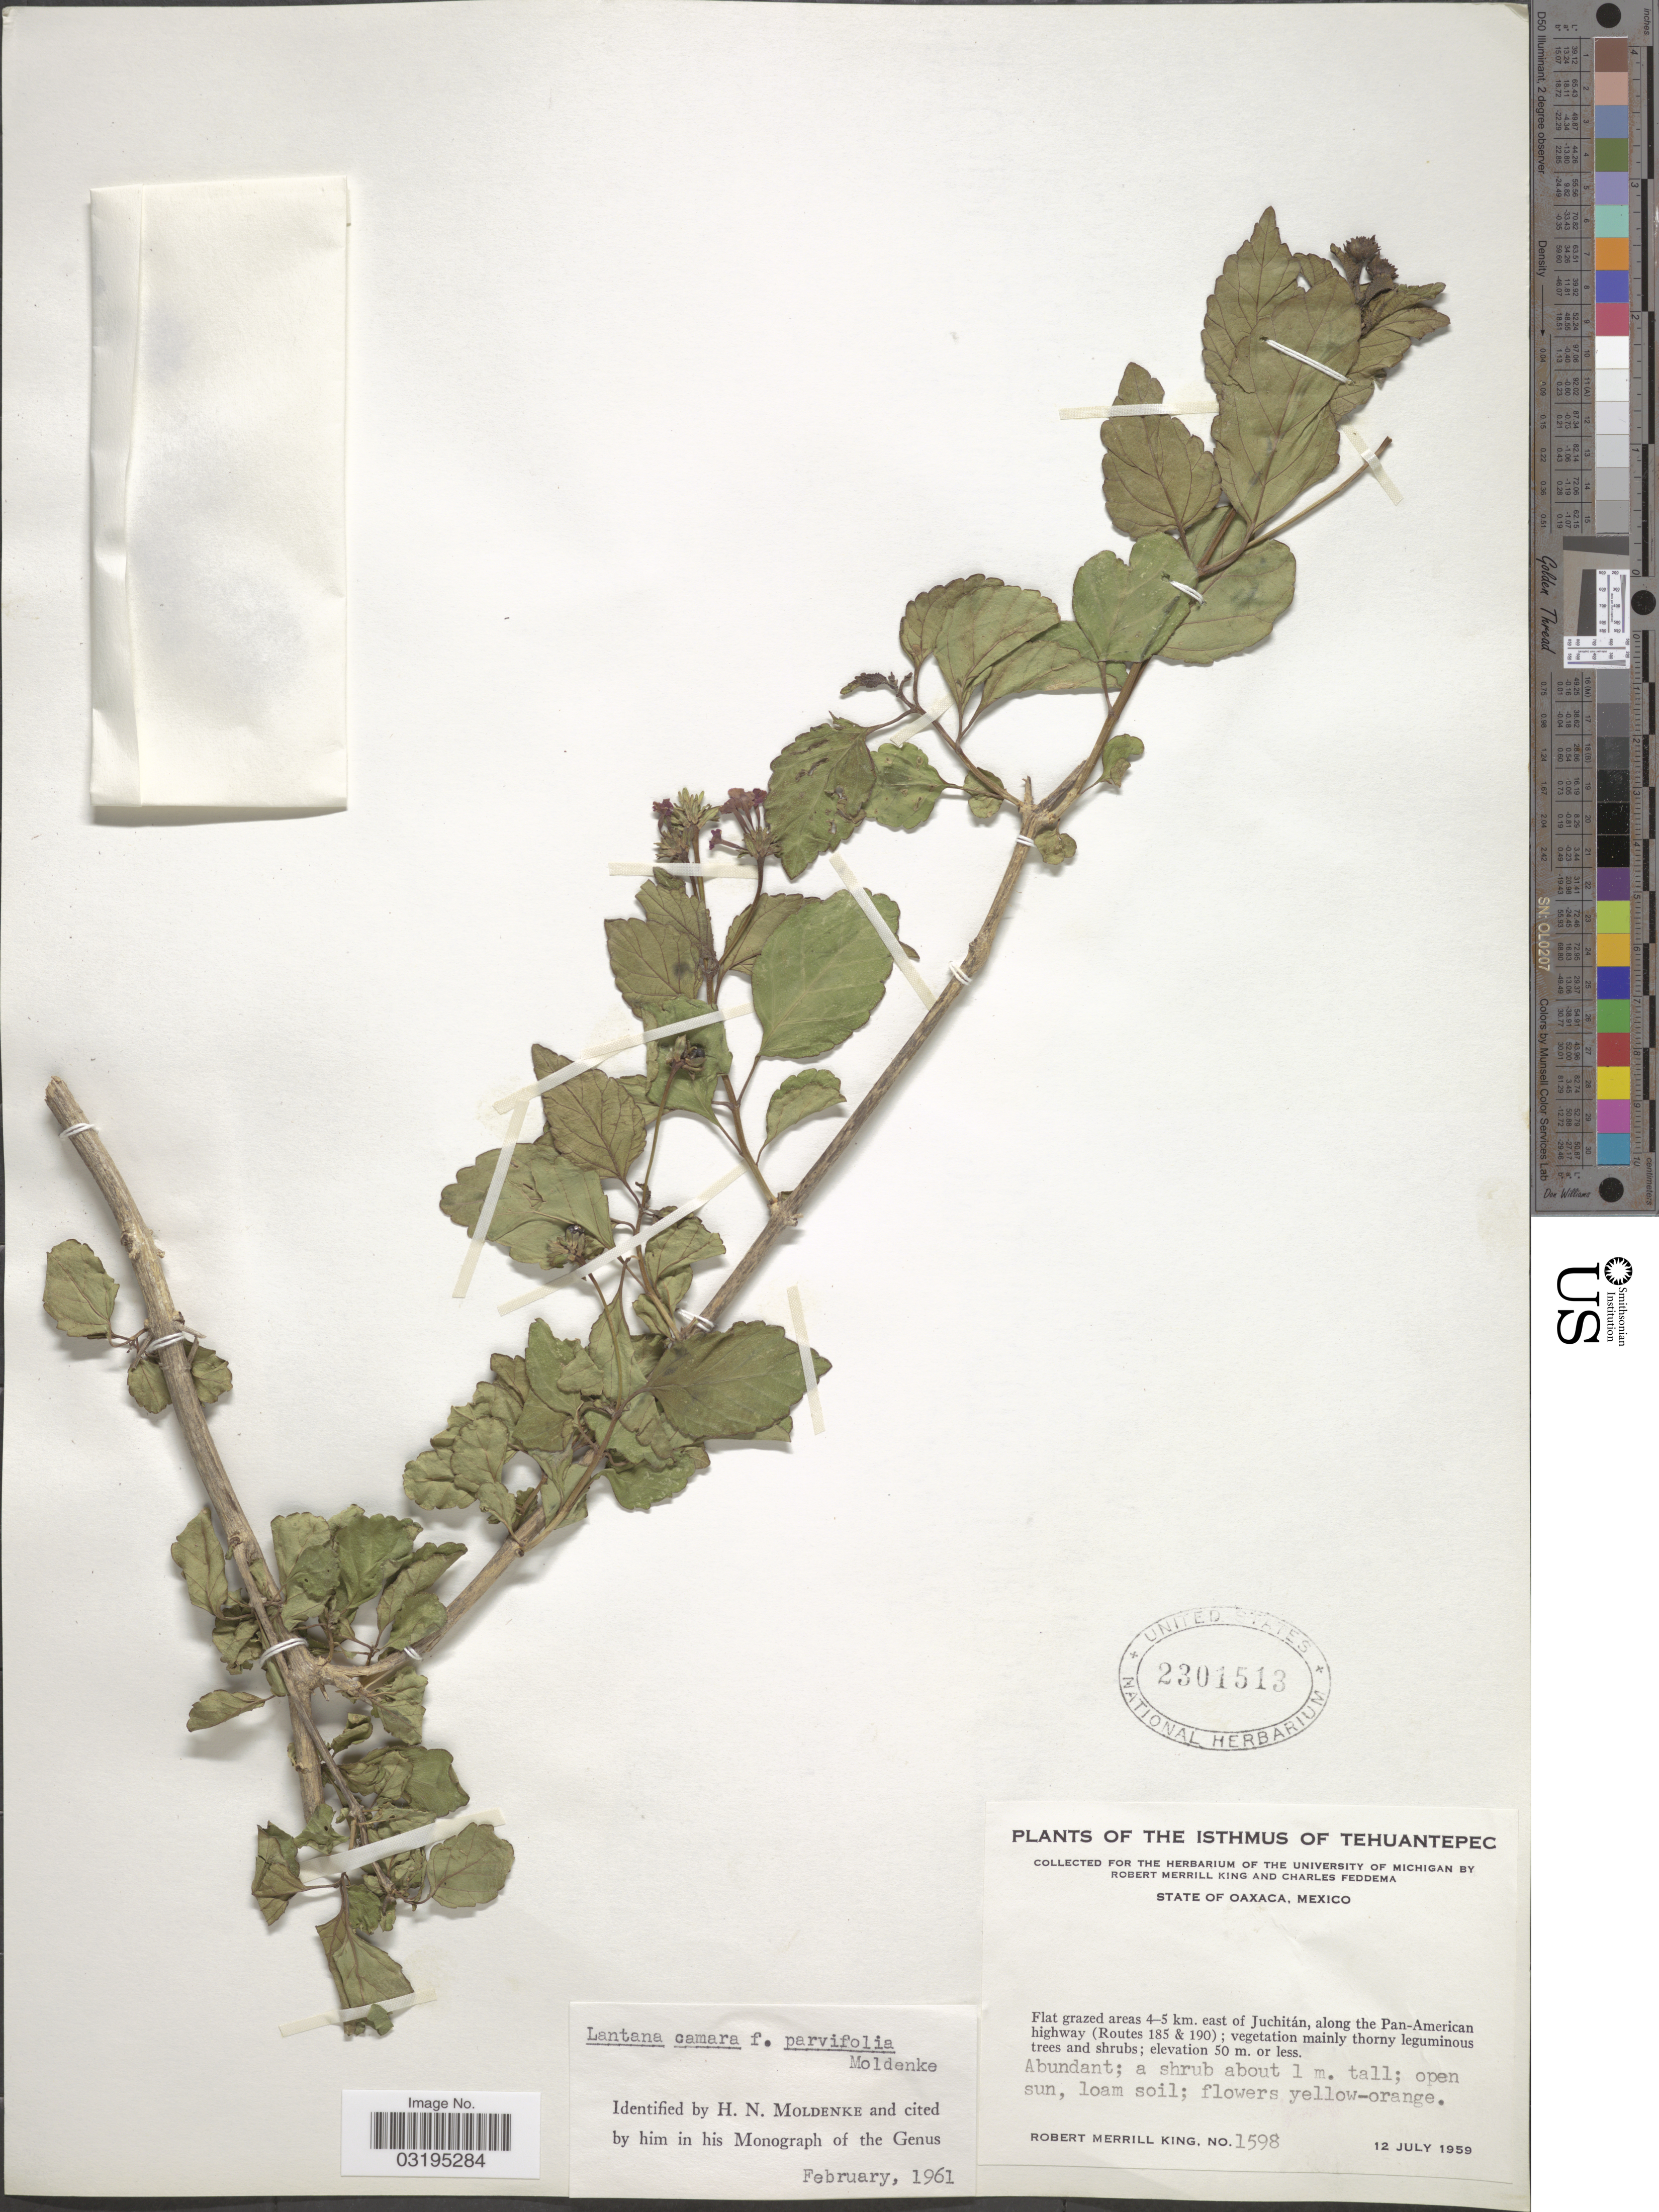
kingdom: Plantae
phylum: Tracheophyta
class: Magnoliopsida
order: Lamiales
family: Verbenaceae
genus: Lantana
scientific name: Lantana camara f. parvifolia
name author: Moldenke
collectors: R. M. King & C. Feddema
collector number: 1598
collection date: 1959-07-12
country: Mexico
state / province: Oaxaca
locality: Isthmus of Tehuantepec. 4-5 km. east of Juchitán, along the Pan-American highway (Routes 185 & 190).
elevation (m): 50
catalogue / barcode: US 2301513